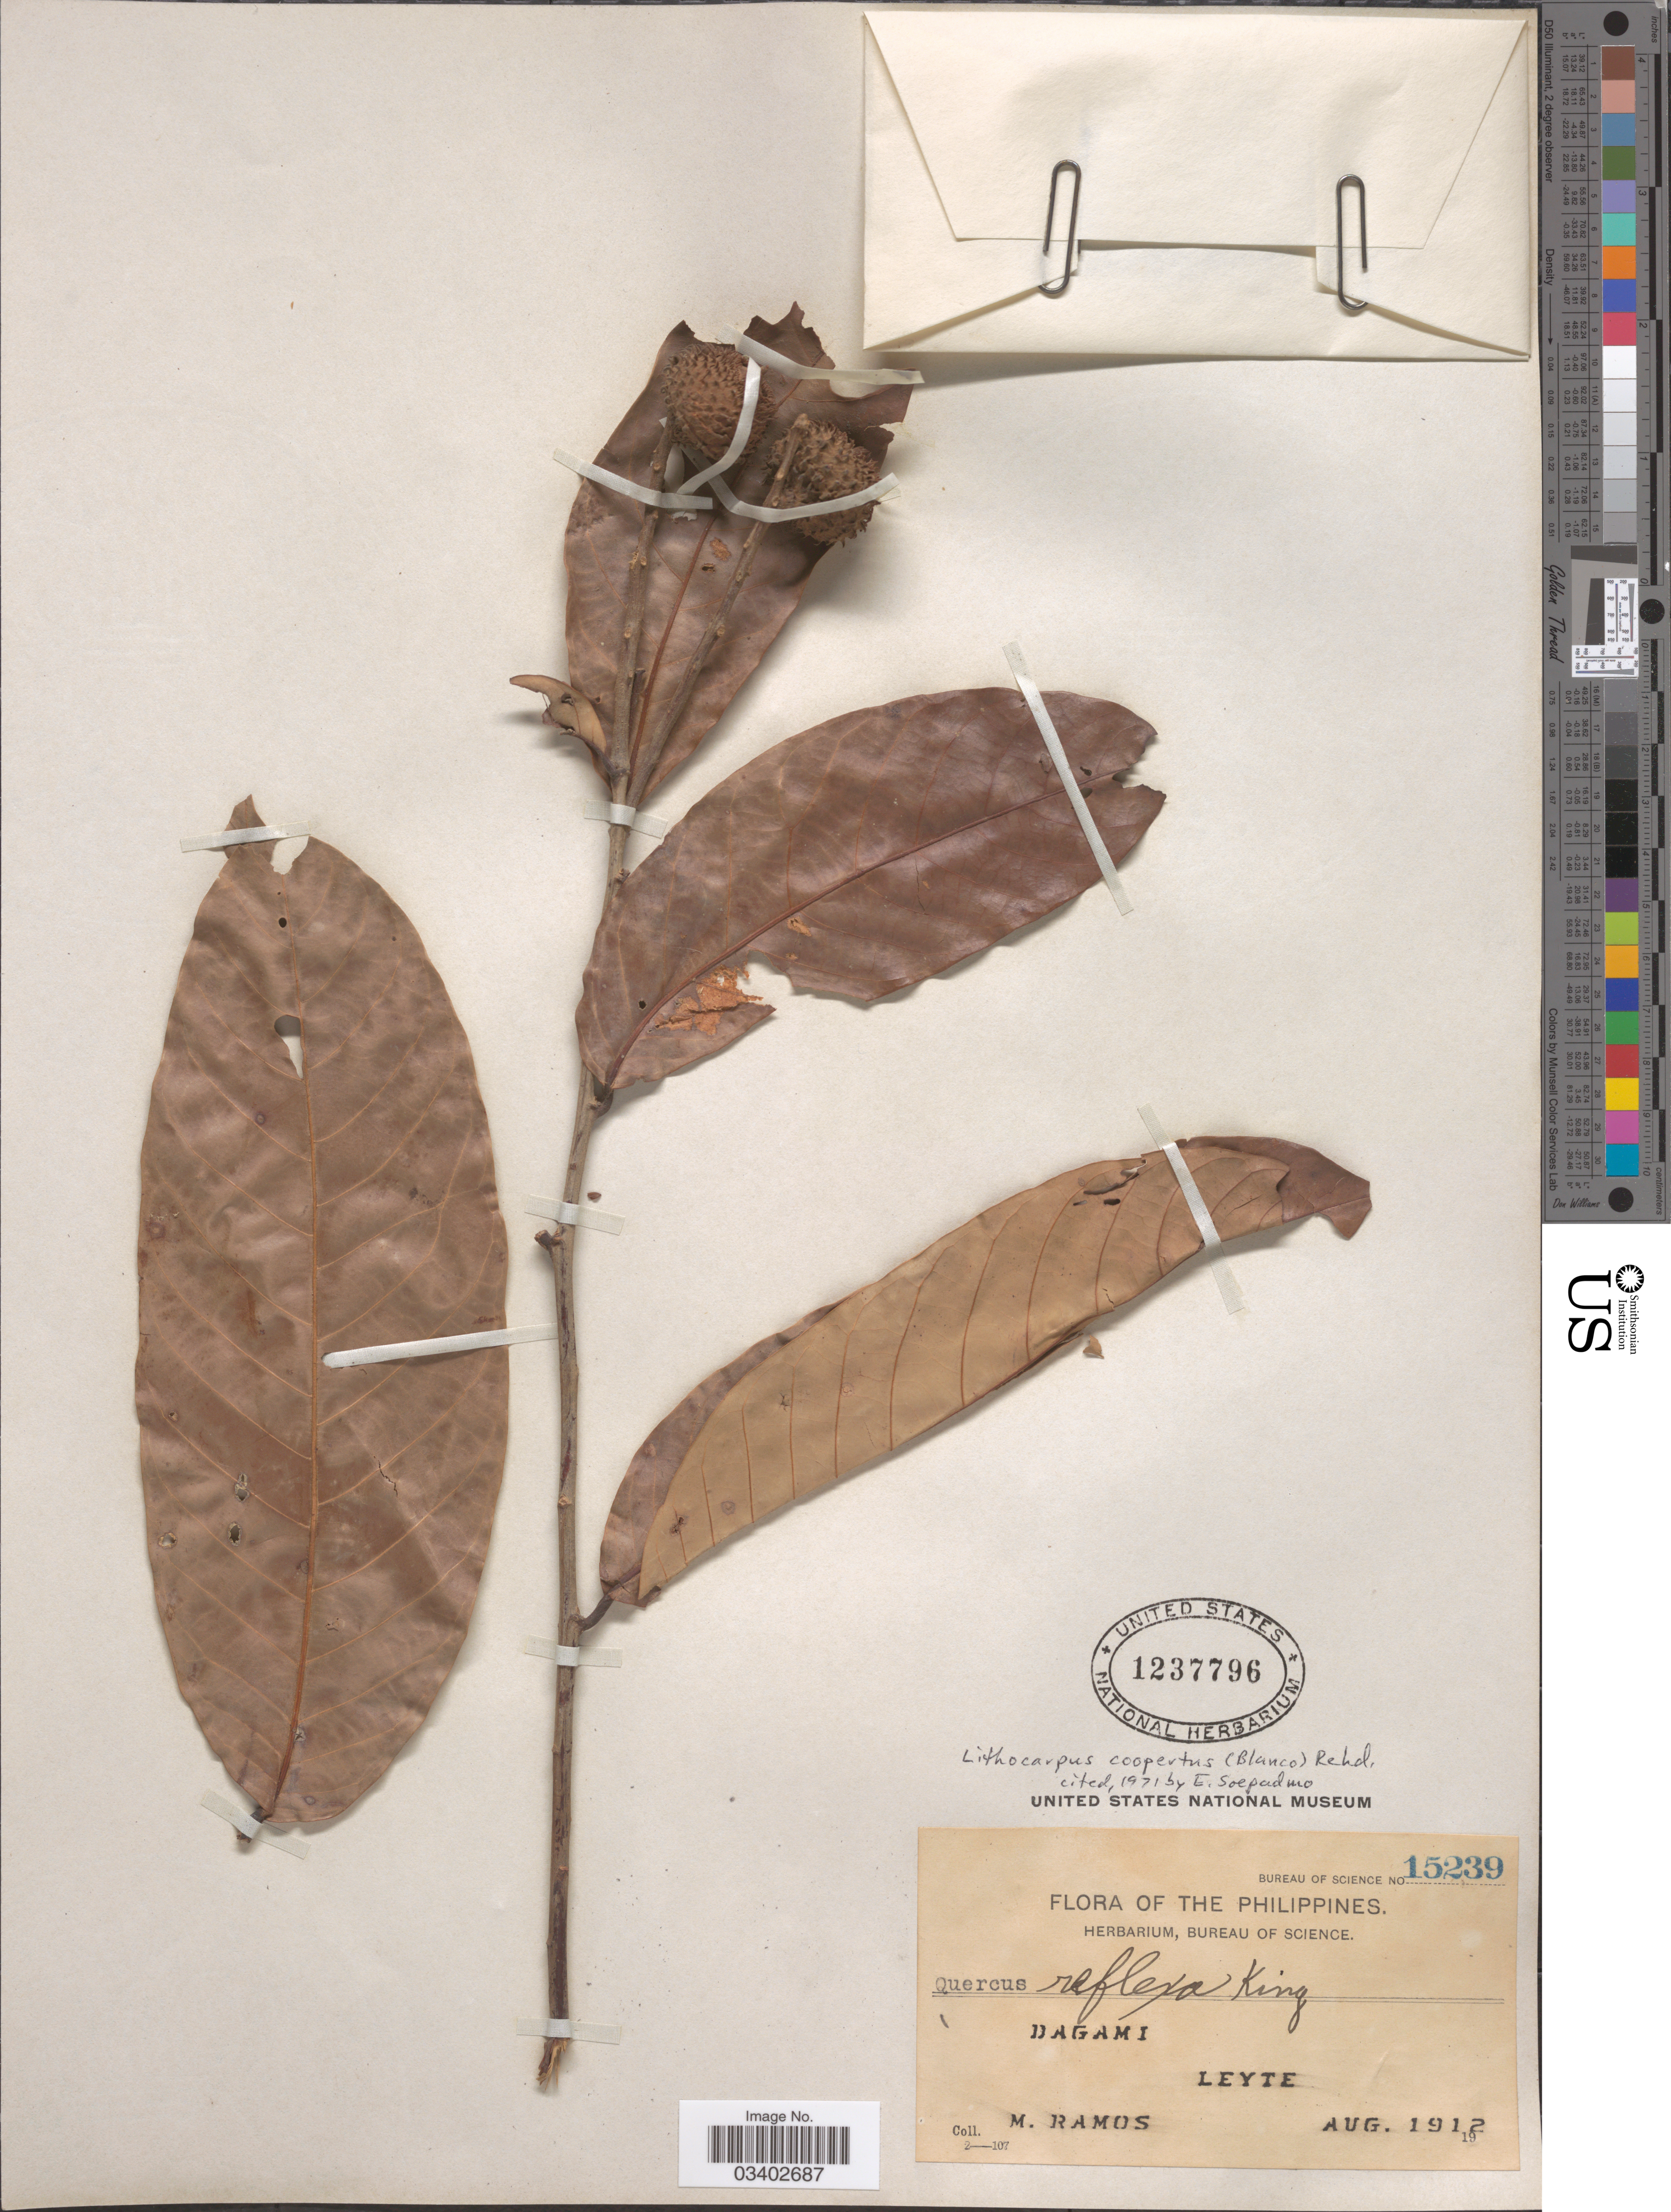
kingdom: Plantae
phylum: Tracheophyta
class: Magnoliopsida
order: Fagales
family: Fagaceae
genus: Lithocarpus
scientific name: Lithocarpus coopertus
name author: (Blanco) Rehder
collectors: M. Ramos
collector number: Bureau of Science 15239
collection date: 1912-08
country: Philippines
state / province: Eastern Visayas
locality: Dagami. Leyte.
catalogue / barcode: US 1237796